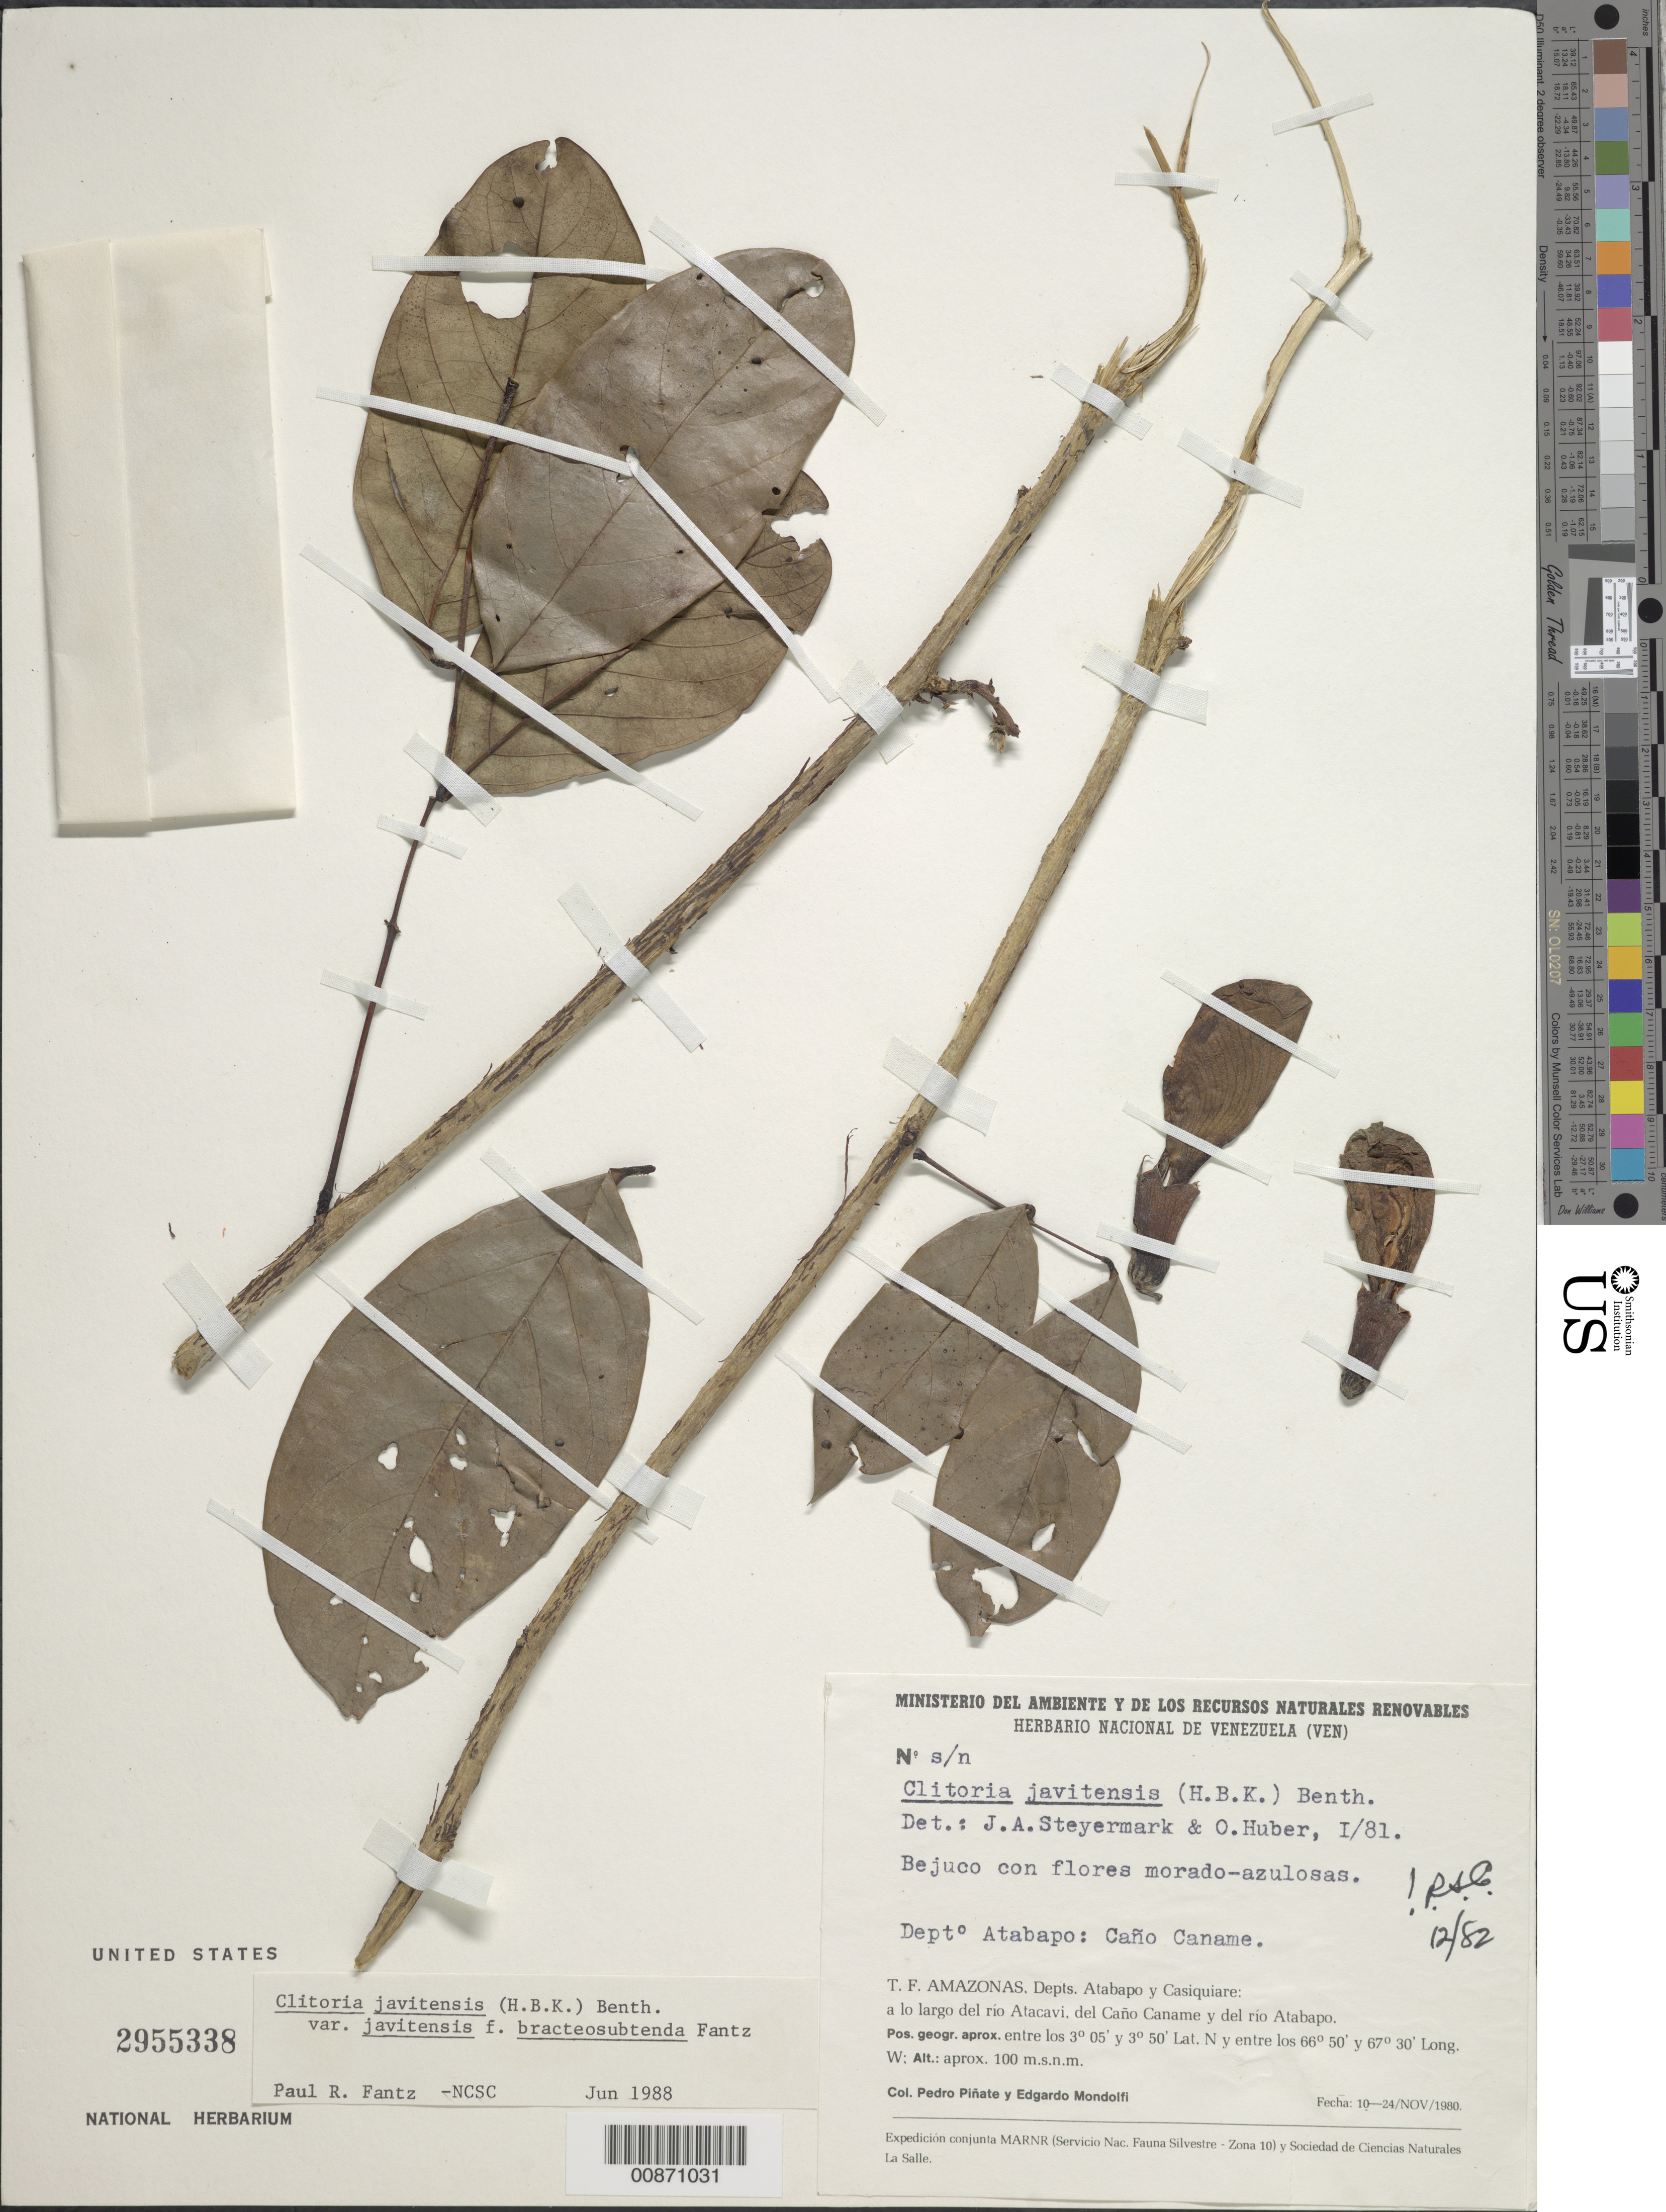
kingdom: Plantae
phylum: Tracheophyta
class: Magnoliopsida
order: Fabales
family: Fabaceae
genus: Clitoria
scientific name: Clitoria javitensis f. bracteosubtenda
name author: Fantz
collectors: P. Piñate & E. Mondolfi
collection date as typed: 10-Nov-80 to 24-Nov-80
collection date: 1980-11-10/1980-11-24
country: Venezuela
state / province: Amazonas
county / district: Atabapo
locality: Río Atacavi, Caño Caname & Río Atabapo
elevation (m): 100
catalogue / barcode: US 2955338